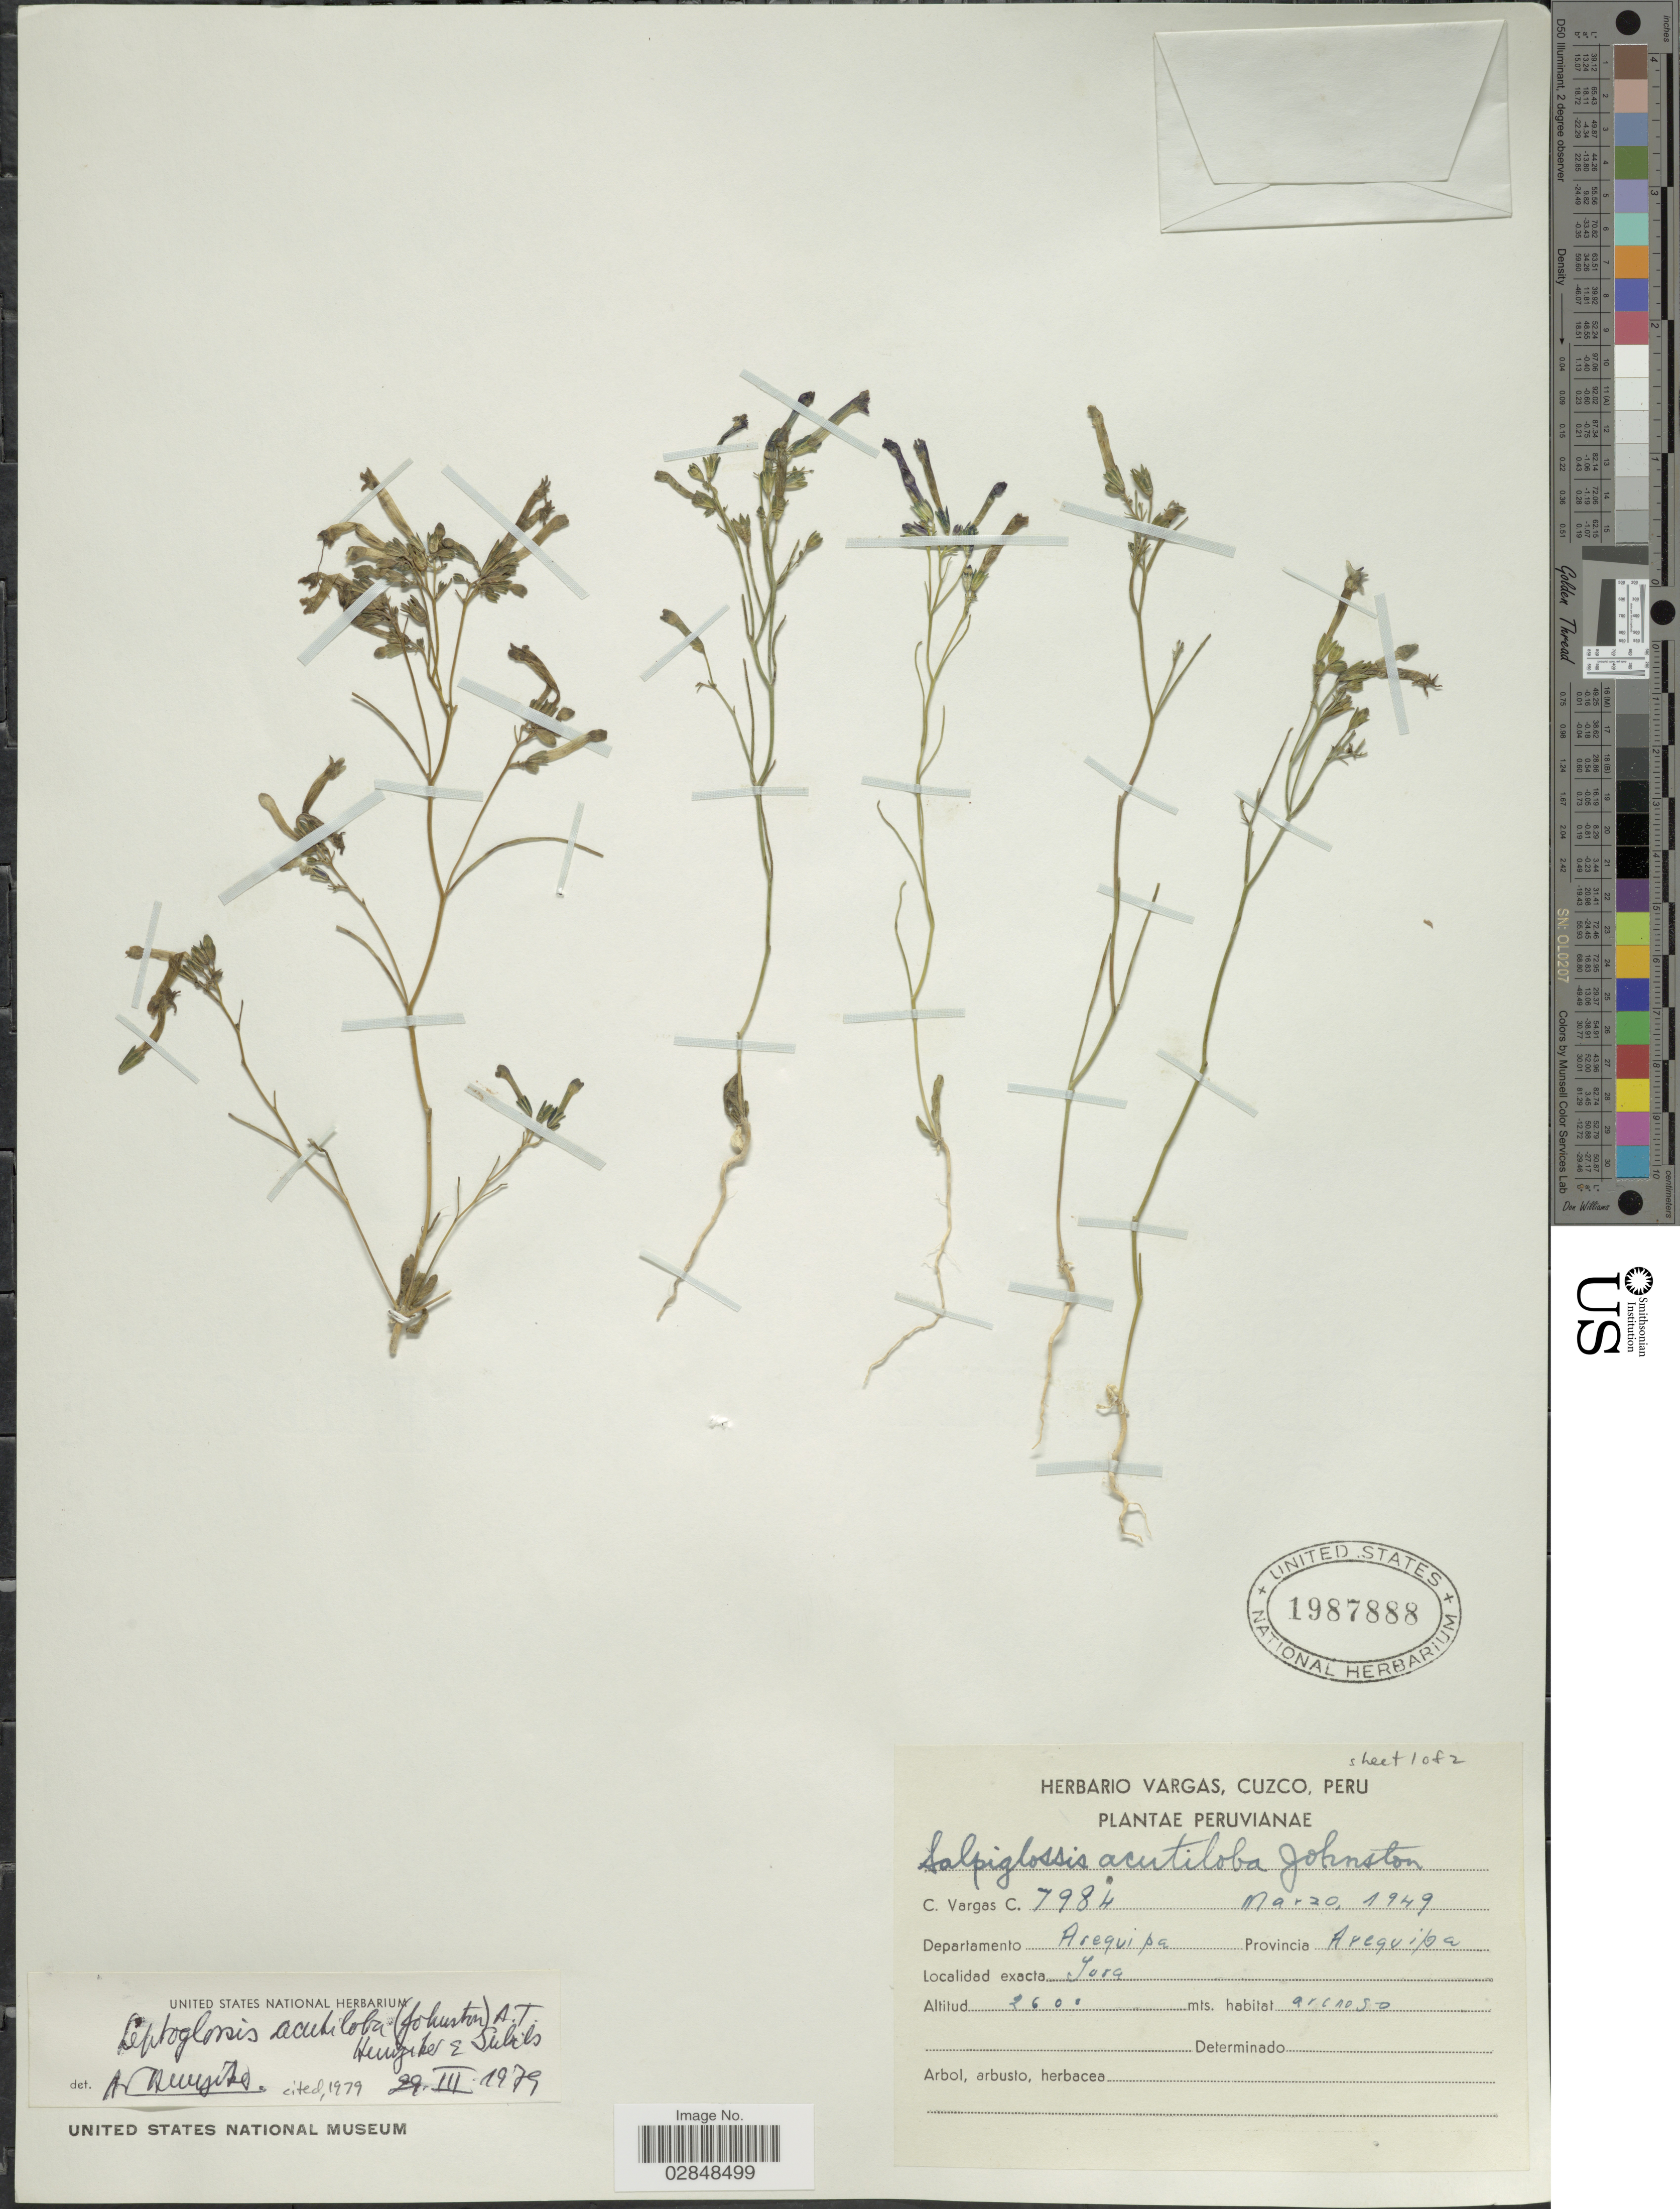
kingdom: Plantae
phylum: Tracheophyta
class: Magnoliopsida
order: Solanales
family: Solanaceae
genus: Leptoglossis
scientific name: Leptoglossis acutiloba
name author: (I.M. Johnst.) Hunziker & Subils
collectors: C. Vargas Calderón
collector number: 7984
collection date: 1949-03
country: Peru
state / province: Arequipa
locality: Departamento Arequipa. Yura.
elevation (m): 2600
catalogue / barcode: US 1987888